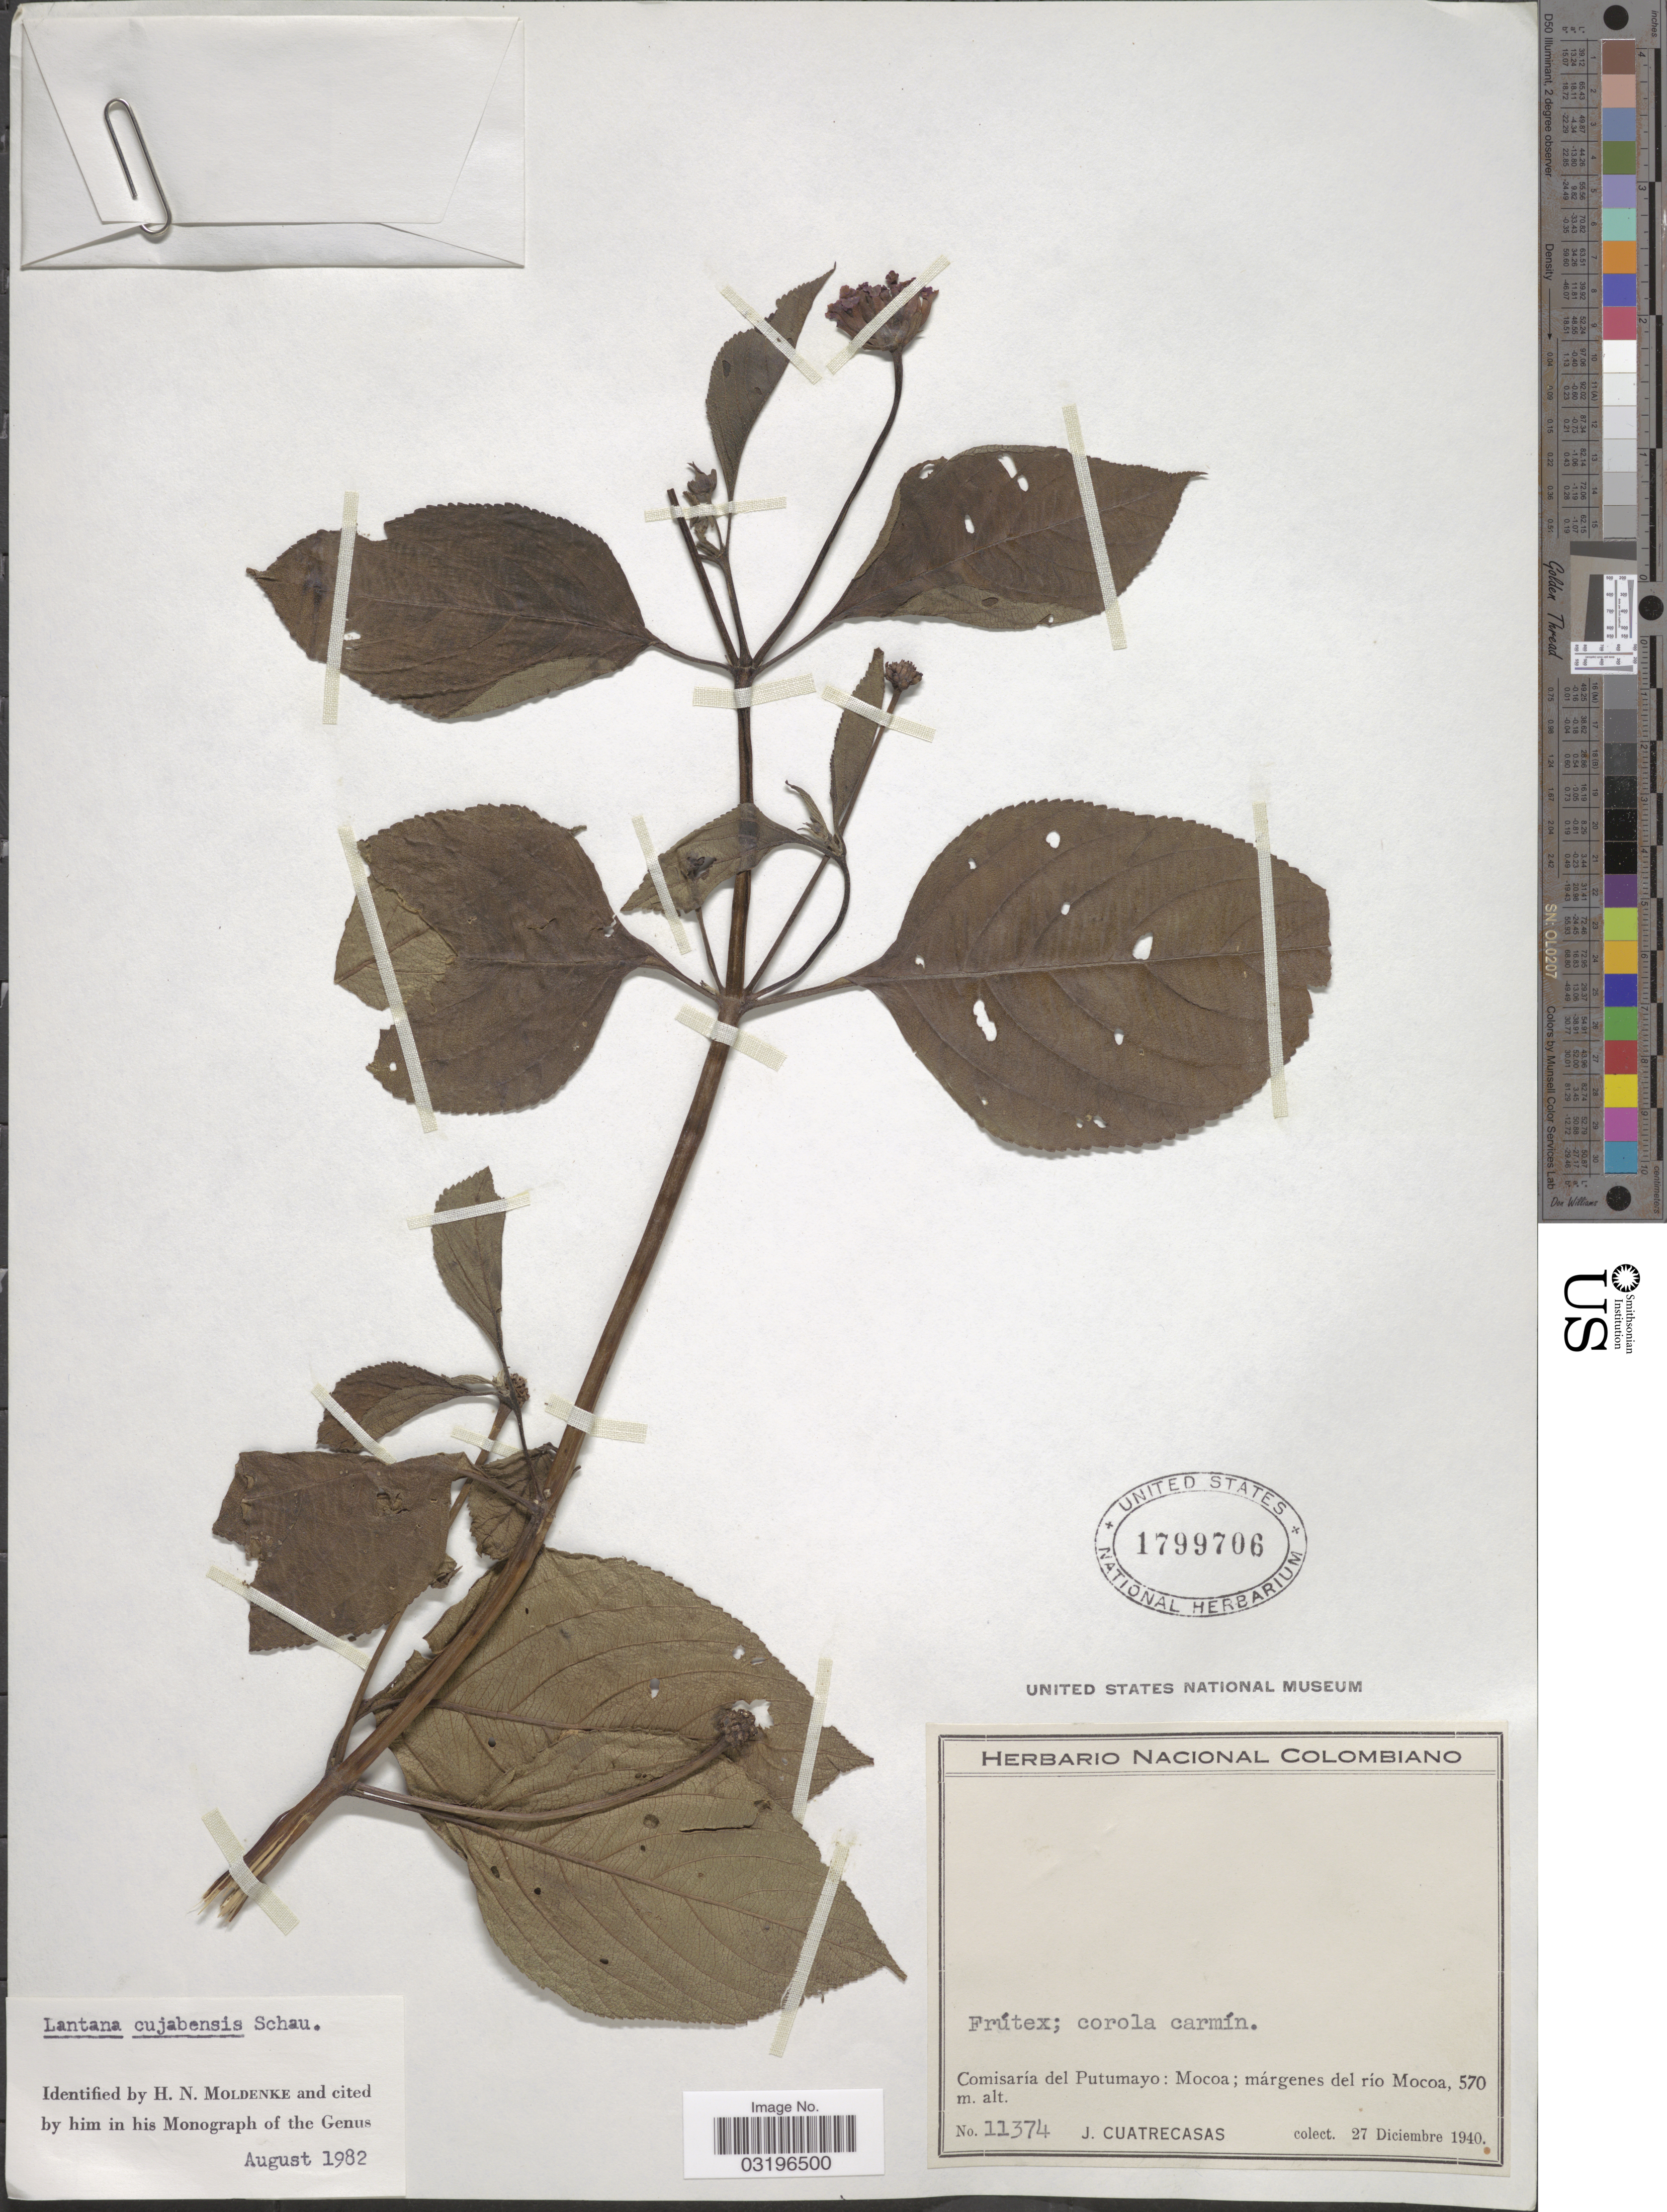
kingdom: Plantae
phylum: Tracheophyta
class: Magnoliopsida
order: Lamiales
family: Verbenaceae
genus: Lantana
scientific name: Lantana cujabensis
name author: Schau.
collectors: J. Cuatrecasas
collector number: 11374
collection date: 1940-12-27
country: Colombia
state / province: Putumayo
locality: Comisaría del Putumayo: Mocoa; márgenes del río Mocoa.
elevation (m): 570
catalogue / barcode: US 1799706